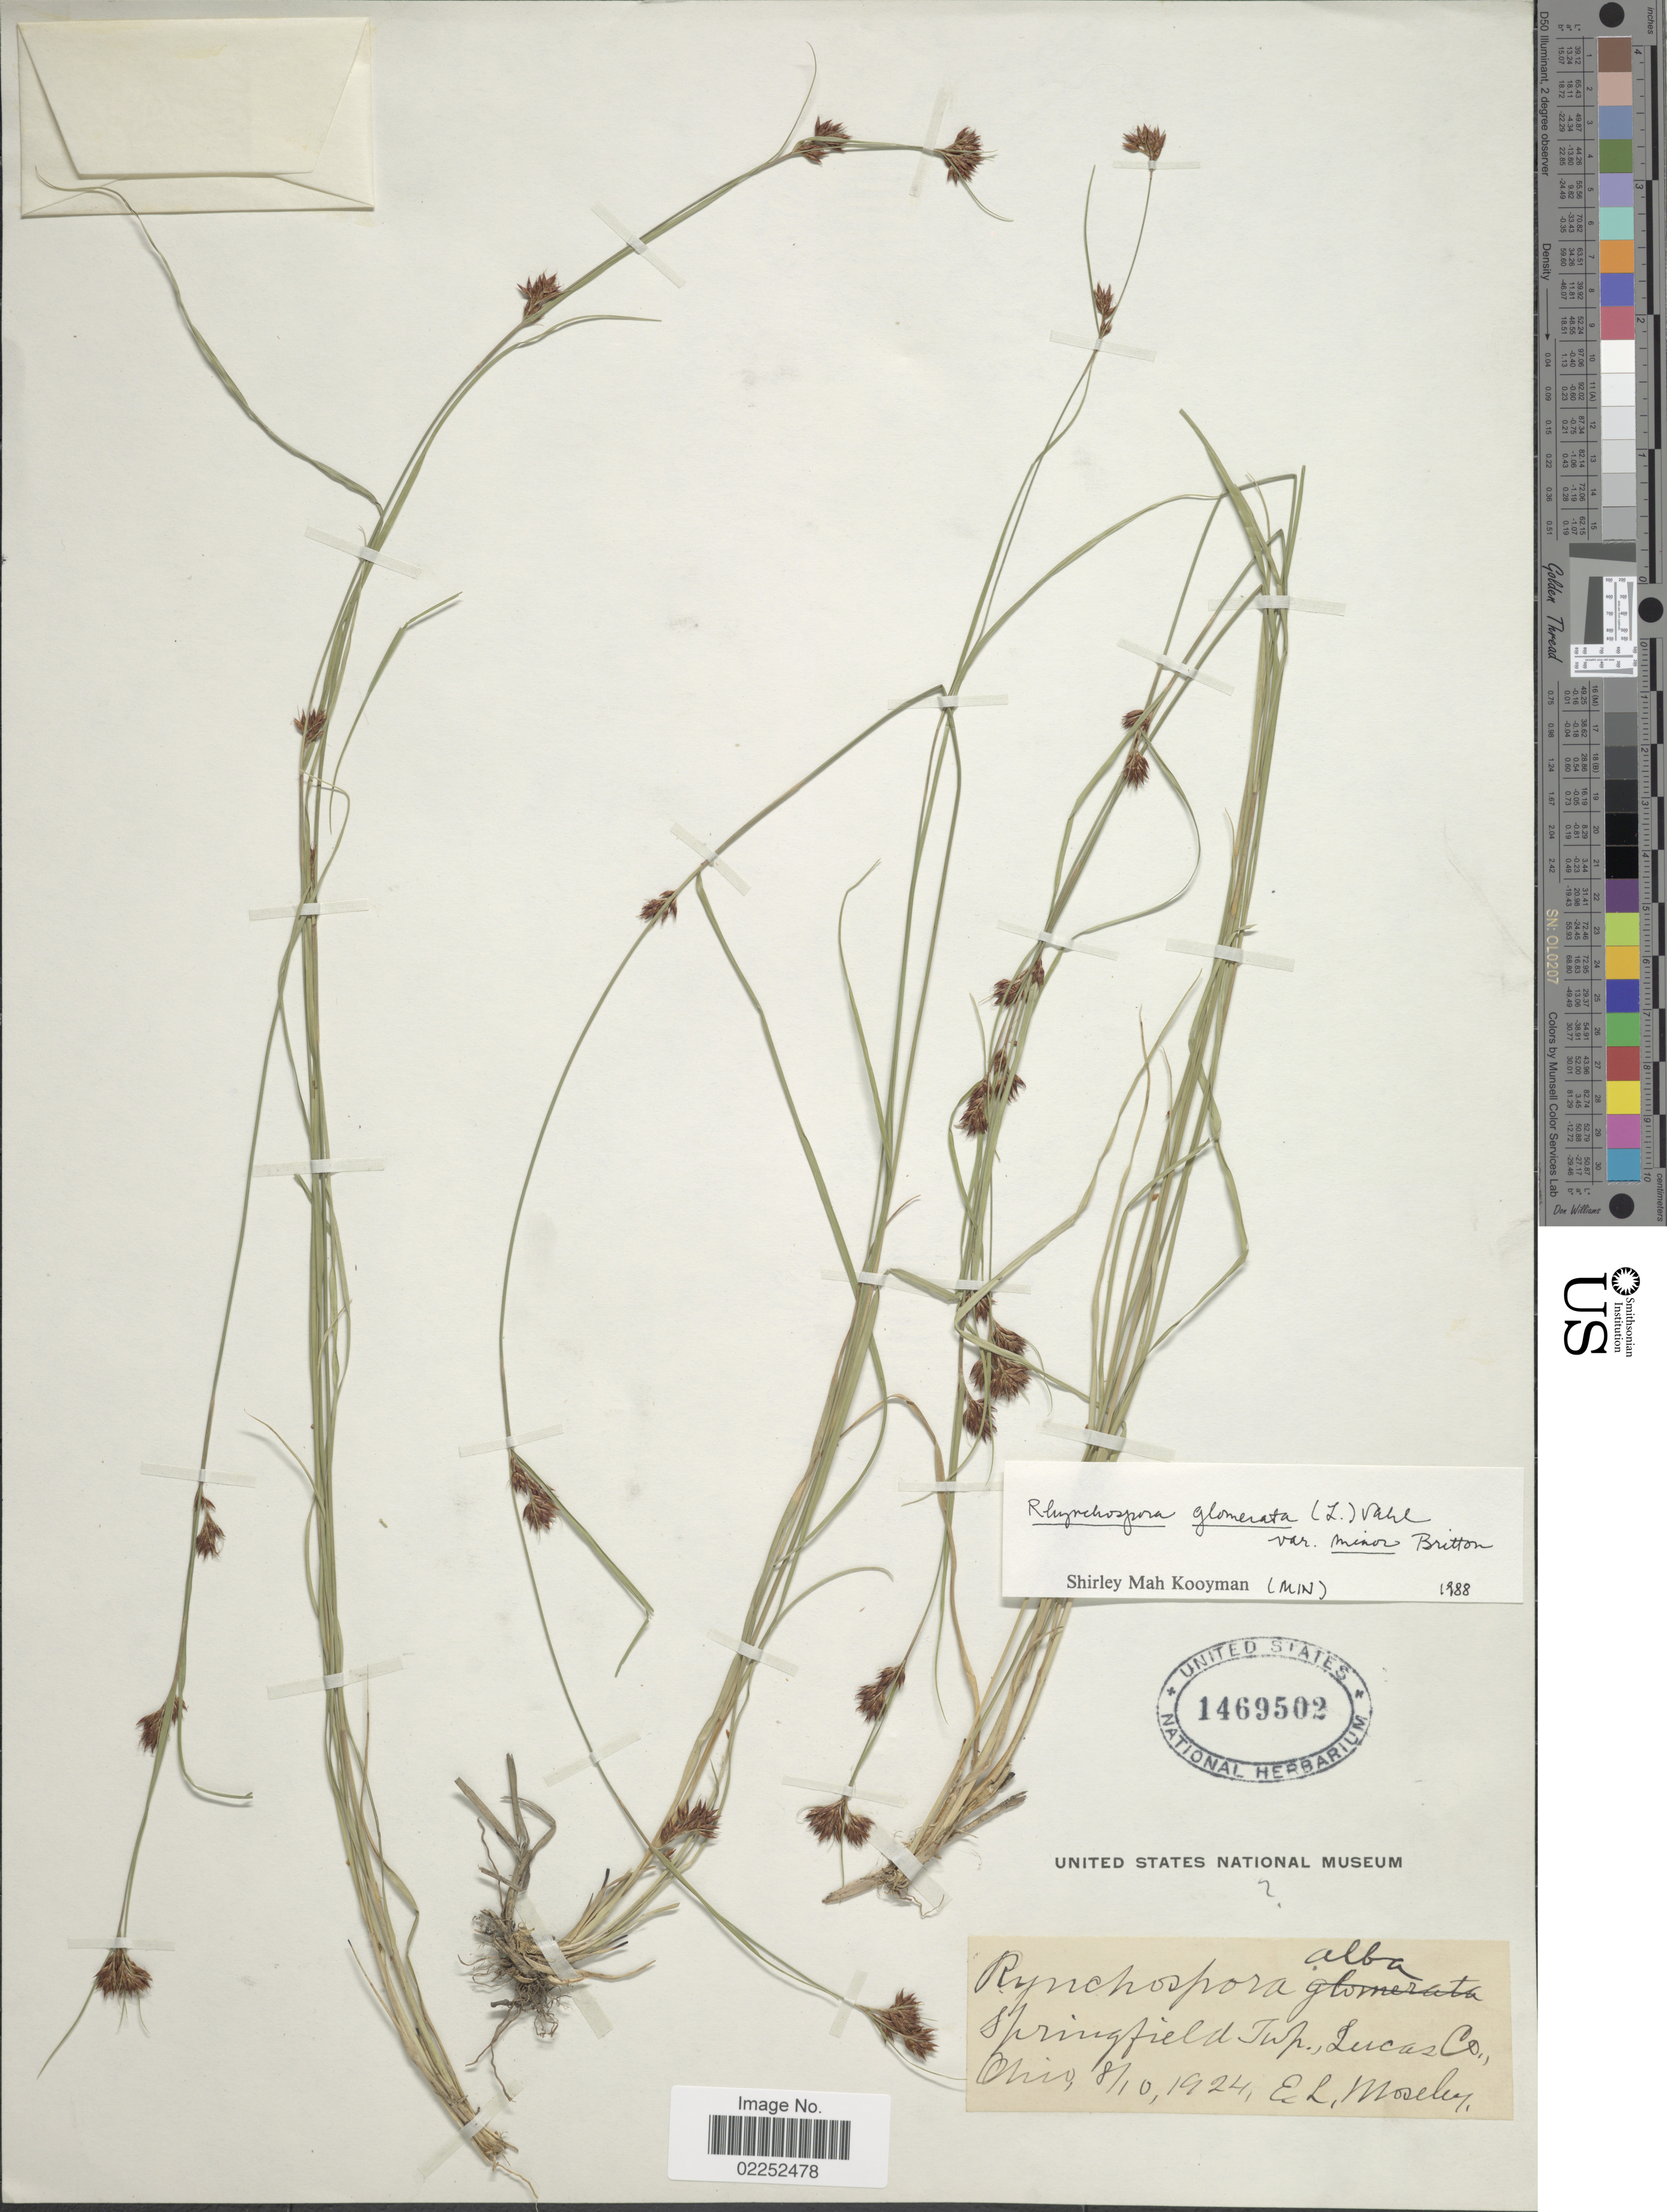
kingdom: Plantae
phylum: Tracheophyta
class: Liliopsida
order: Poales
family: Cyperaceae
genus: Rhynchospora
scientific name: Rhynchospora capitellata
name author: (Michx.) Vahl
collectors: E. Mosley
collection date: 1924-08-10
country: United States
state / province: Ohio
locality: Springfield Twp. Lucas Co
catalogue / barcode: US 1469502